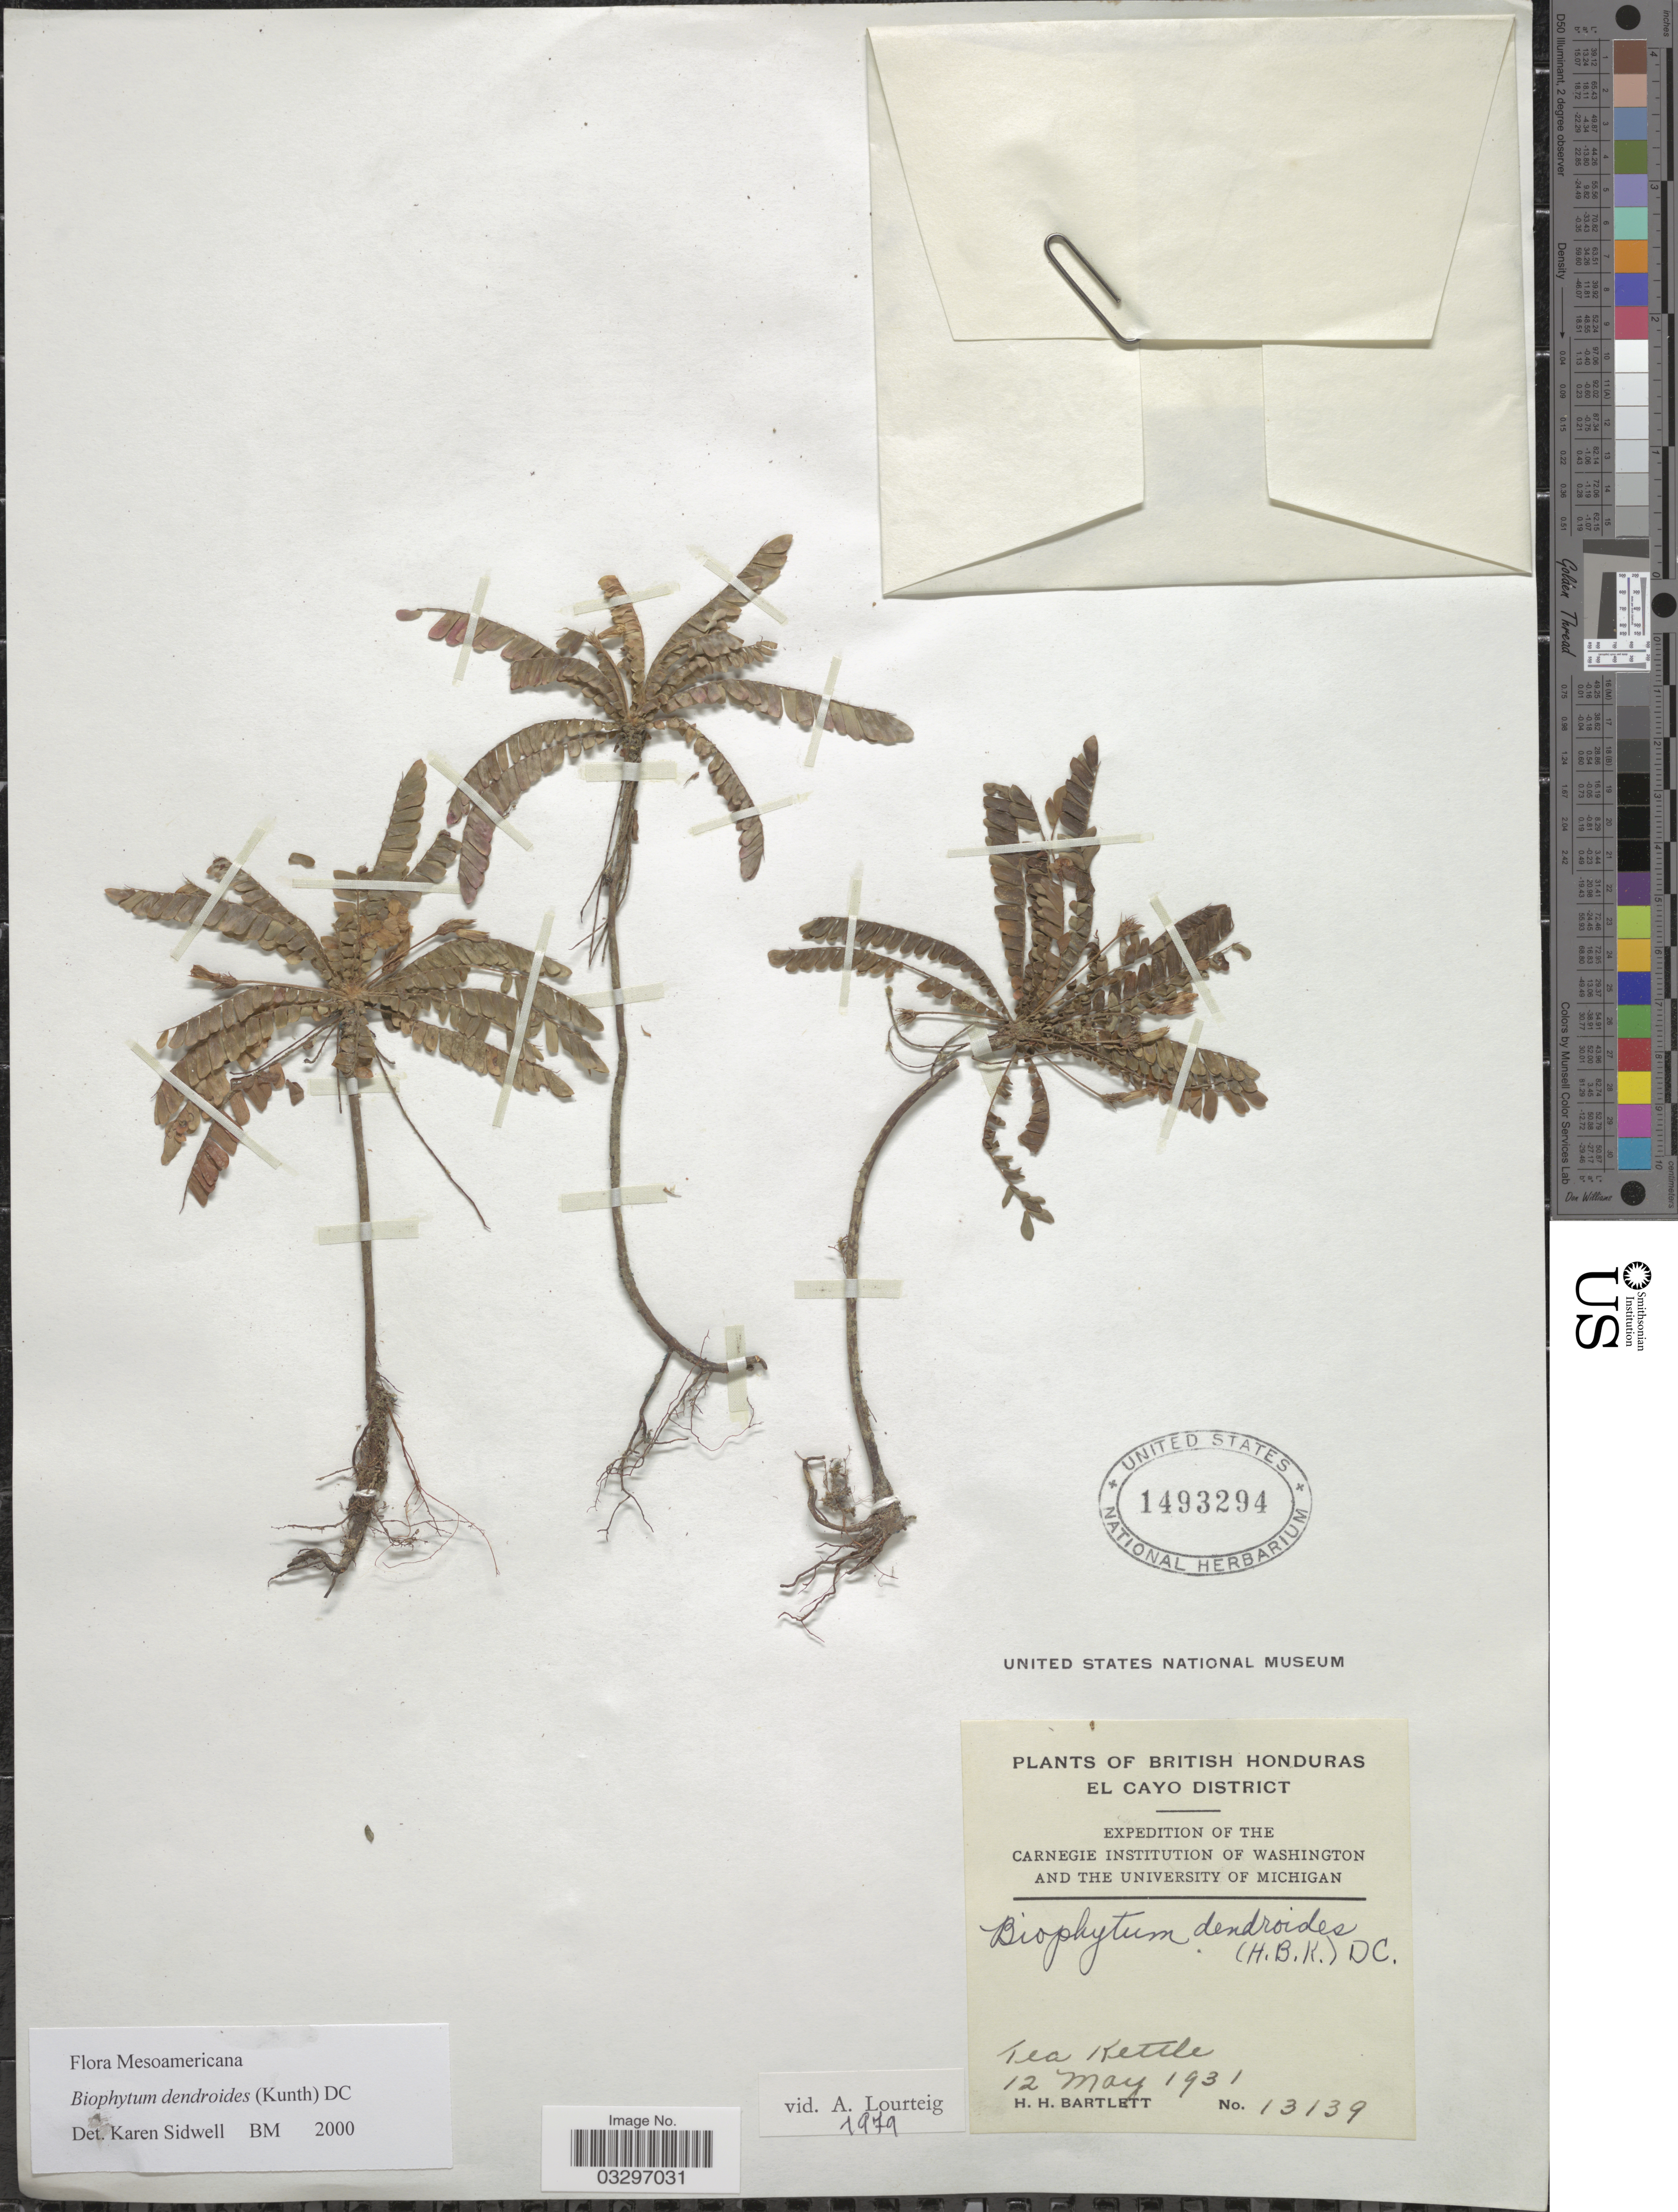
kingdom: Plantae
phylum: Tracheophyta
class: Magnoliopsida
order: Oxalidales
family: Oxalidaceae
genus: Biophytum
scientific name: Biophytum dendroides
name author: (Kunth) DC.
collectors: H. H. Bartlett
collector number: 13139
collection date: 1931-05-12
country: Belize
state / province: Cayo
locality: British Honduras, El Cayo District, Tea Kettle.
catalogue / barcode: US 1493294